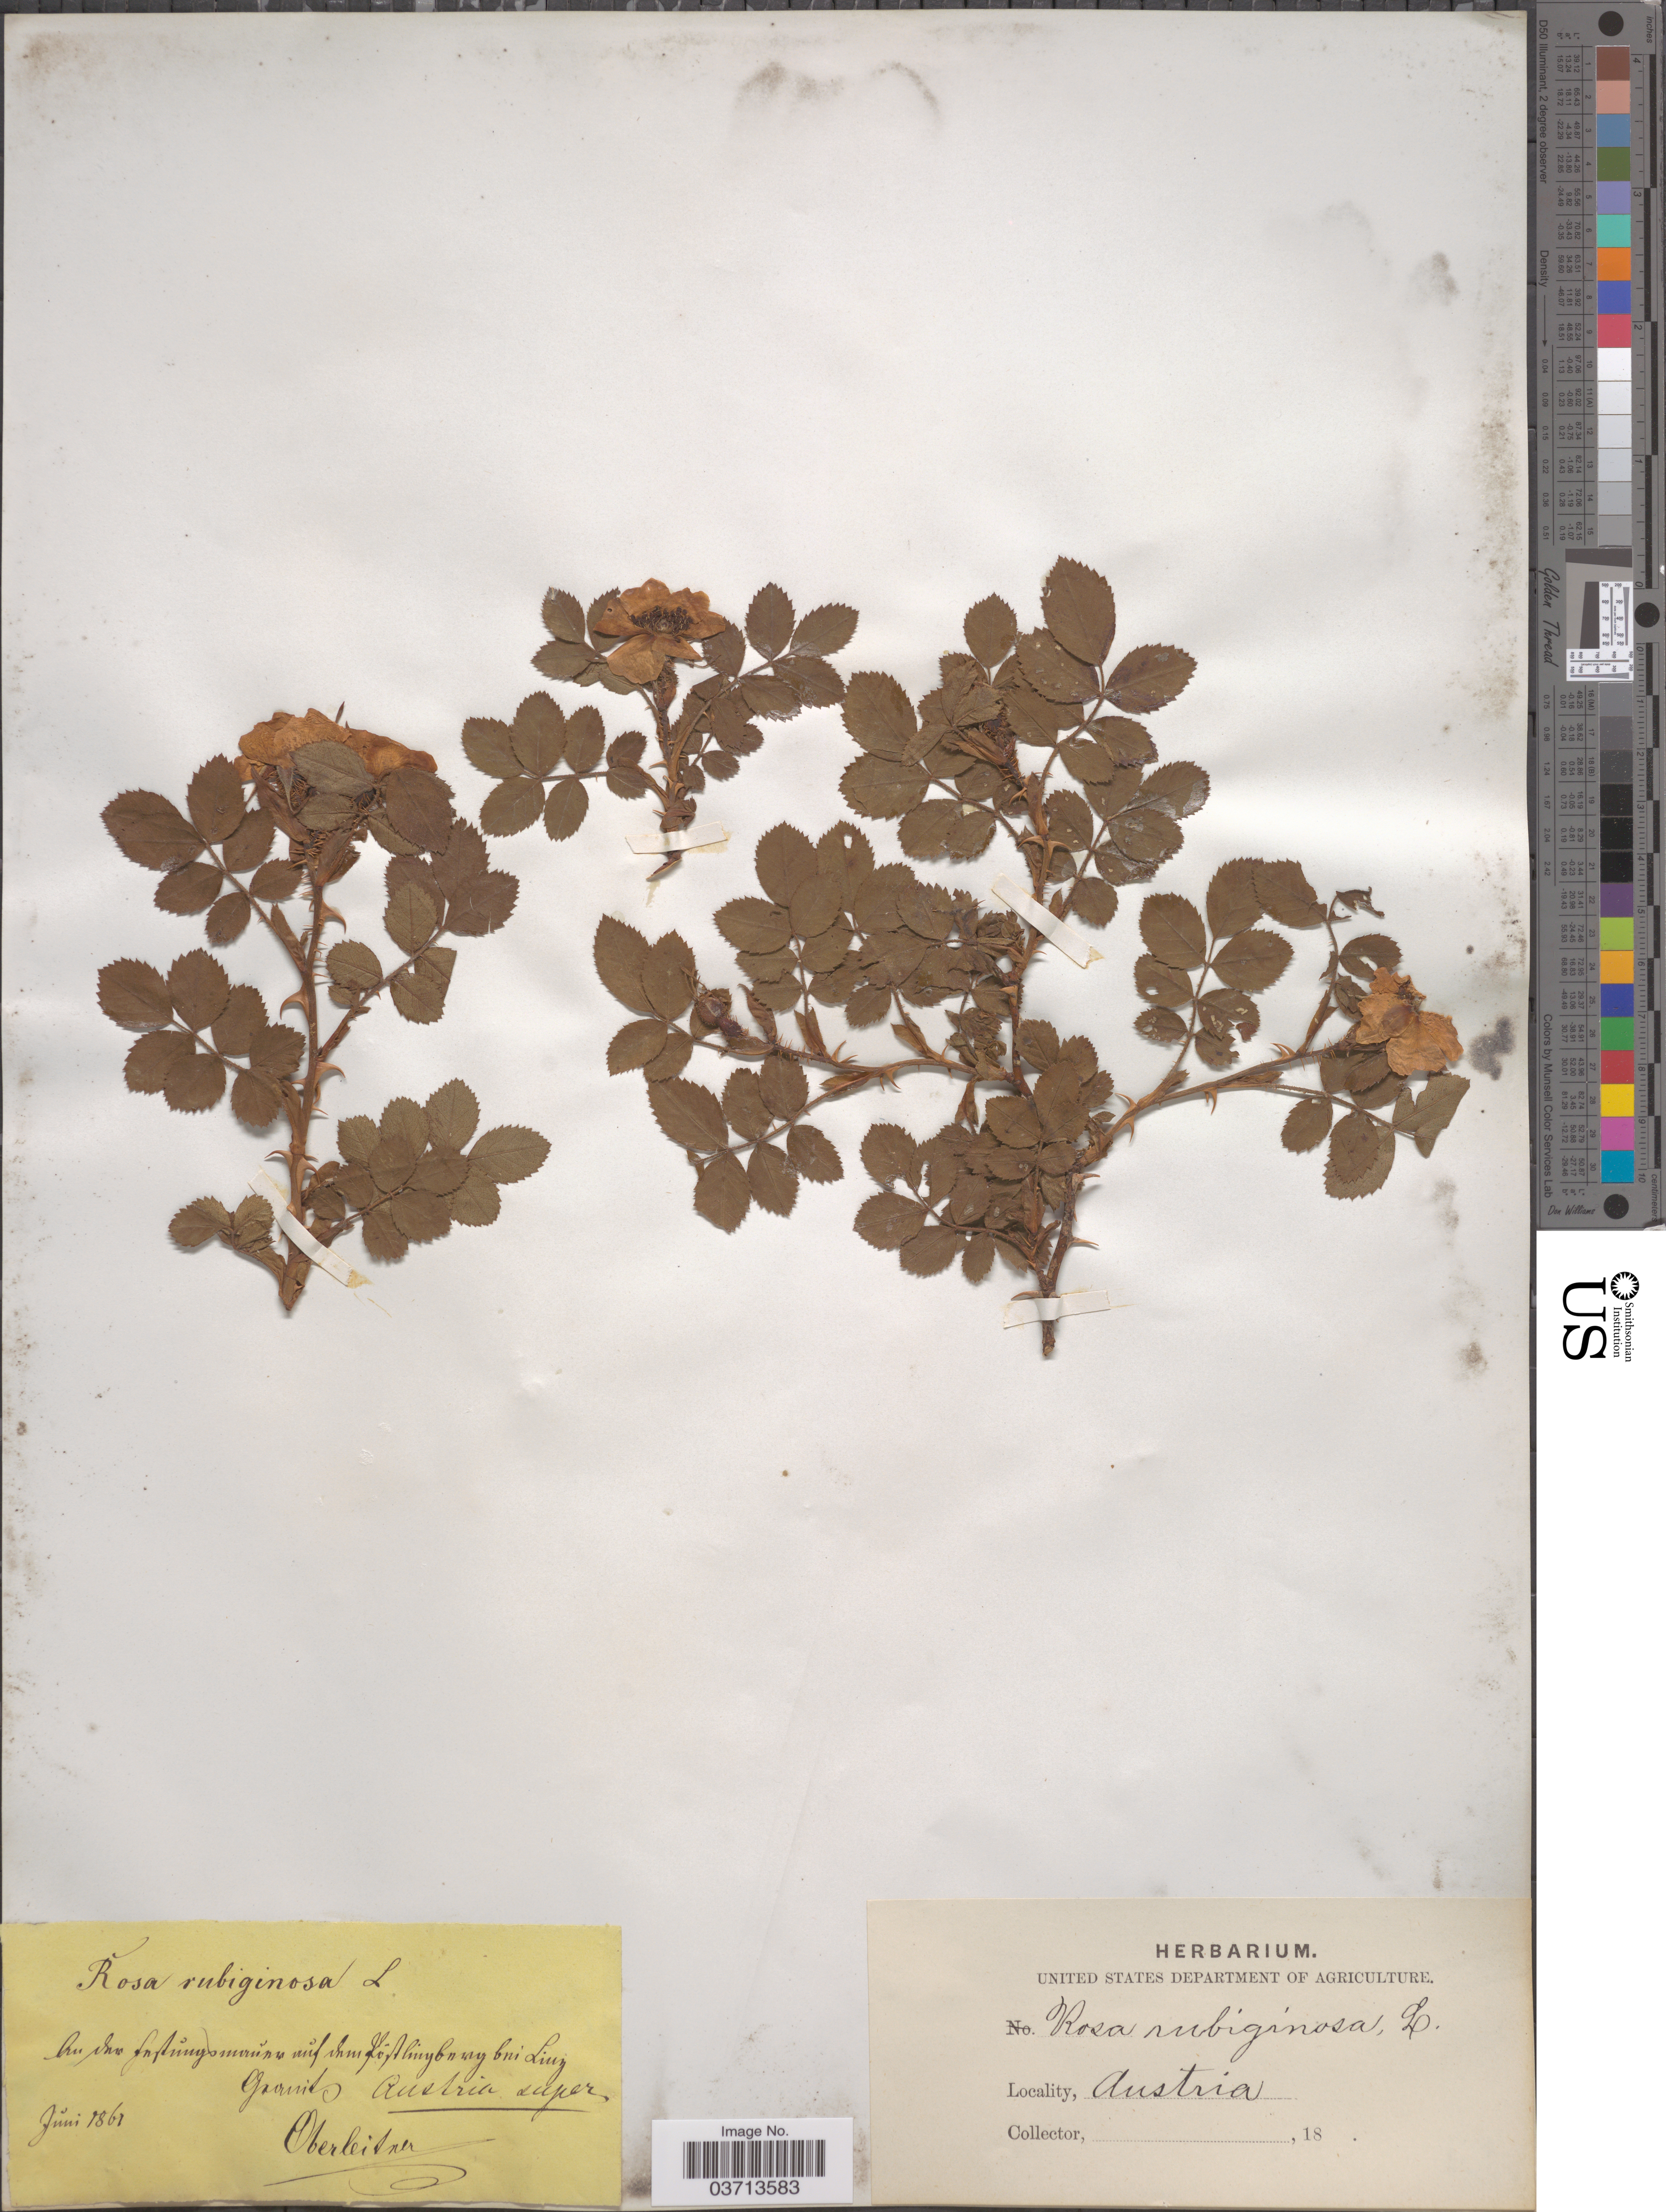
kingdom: Plantae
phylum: Tracheophyta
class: Magnoliopsida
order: Rosales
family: Rosaceae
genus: Rosa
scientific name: Rosa rubiginosa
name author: L.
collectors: -. Oberleidner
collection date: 1861-06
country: Austria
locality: [illegible text]. Austria super.